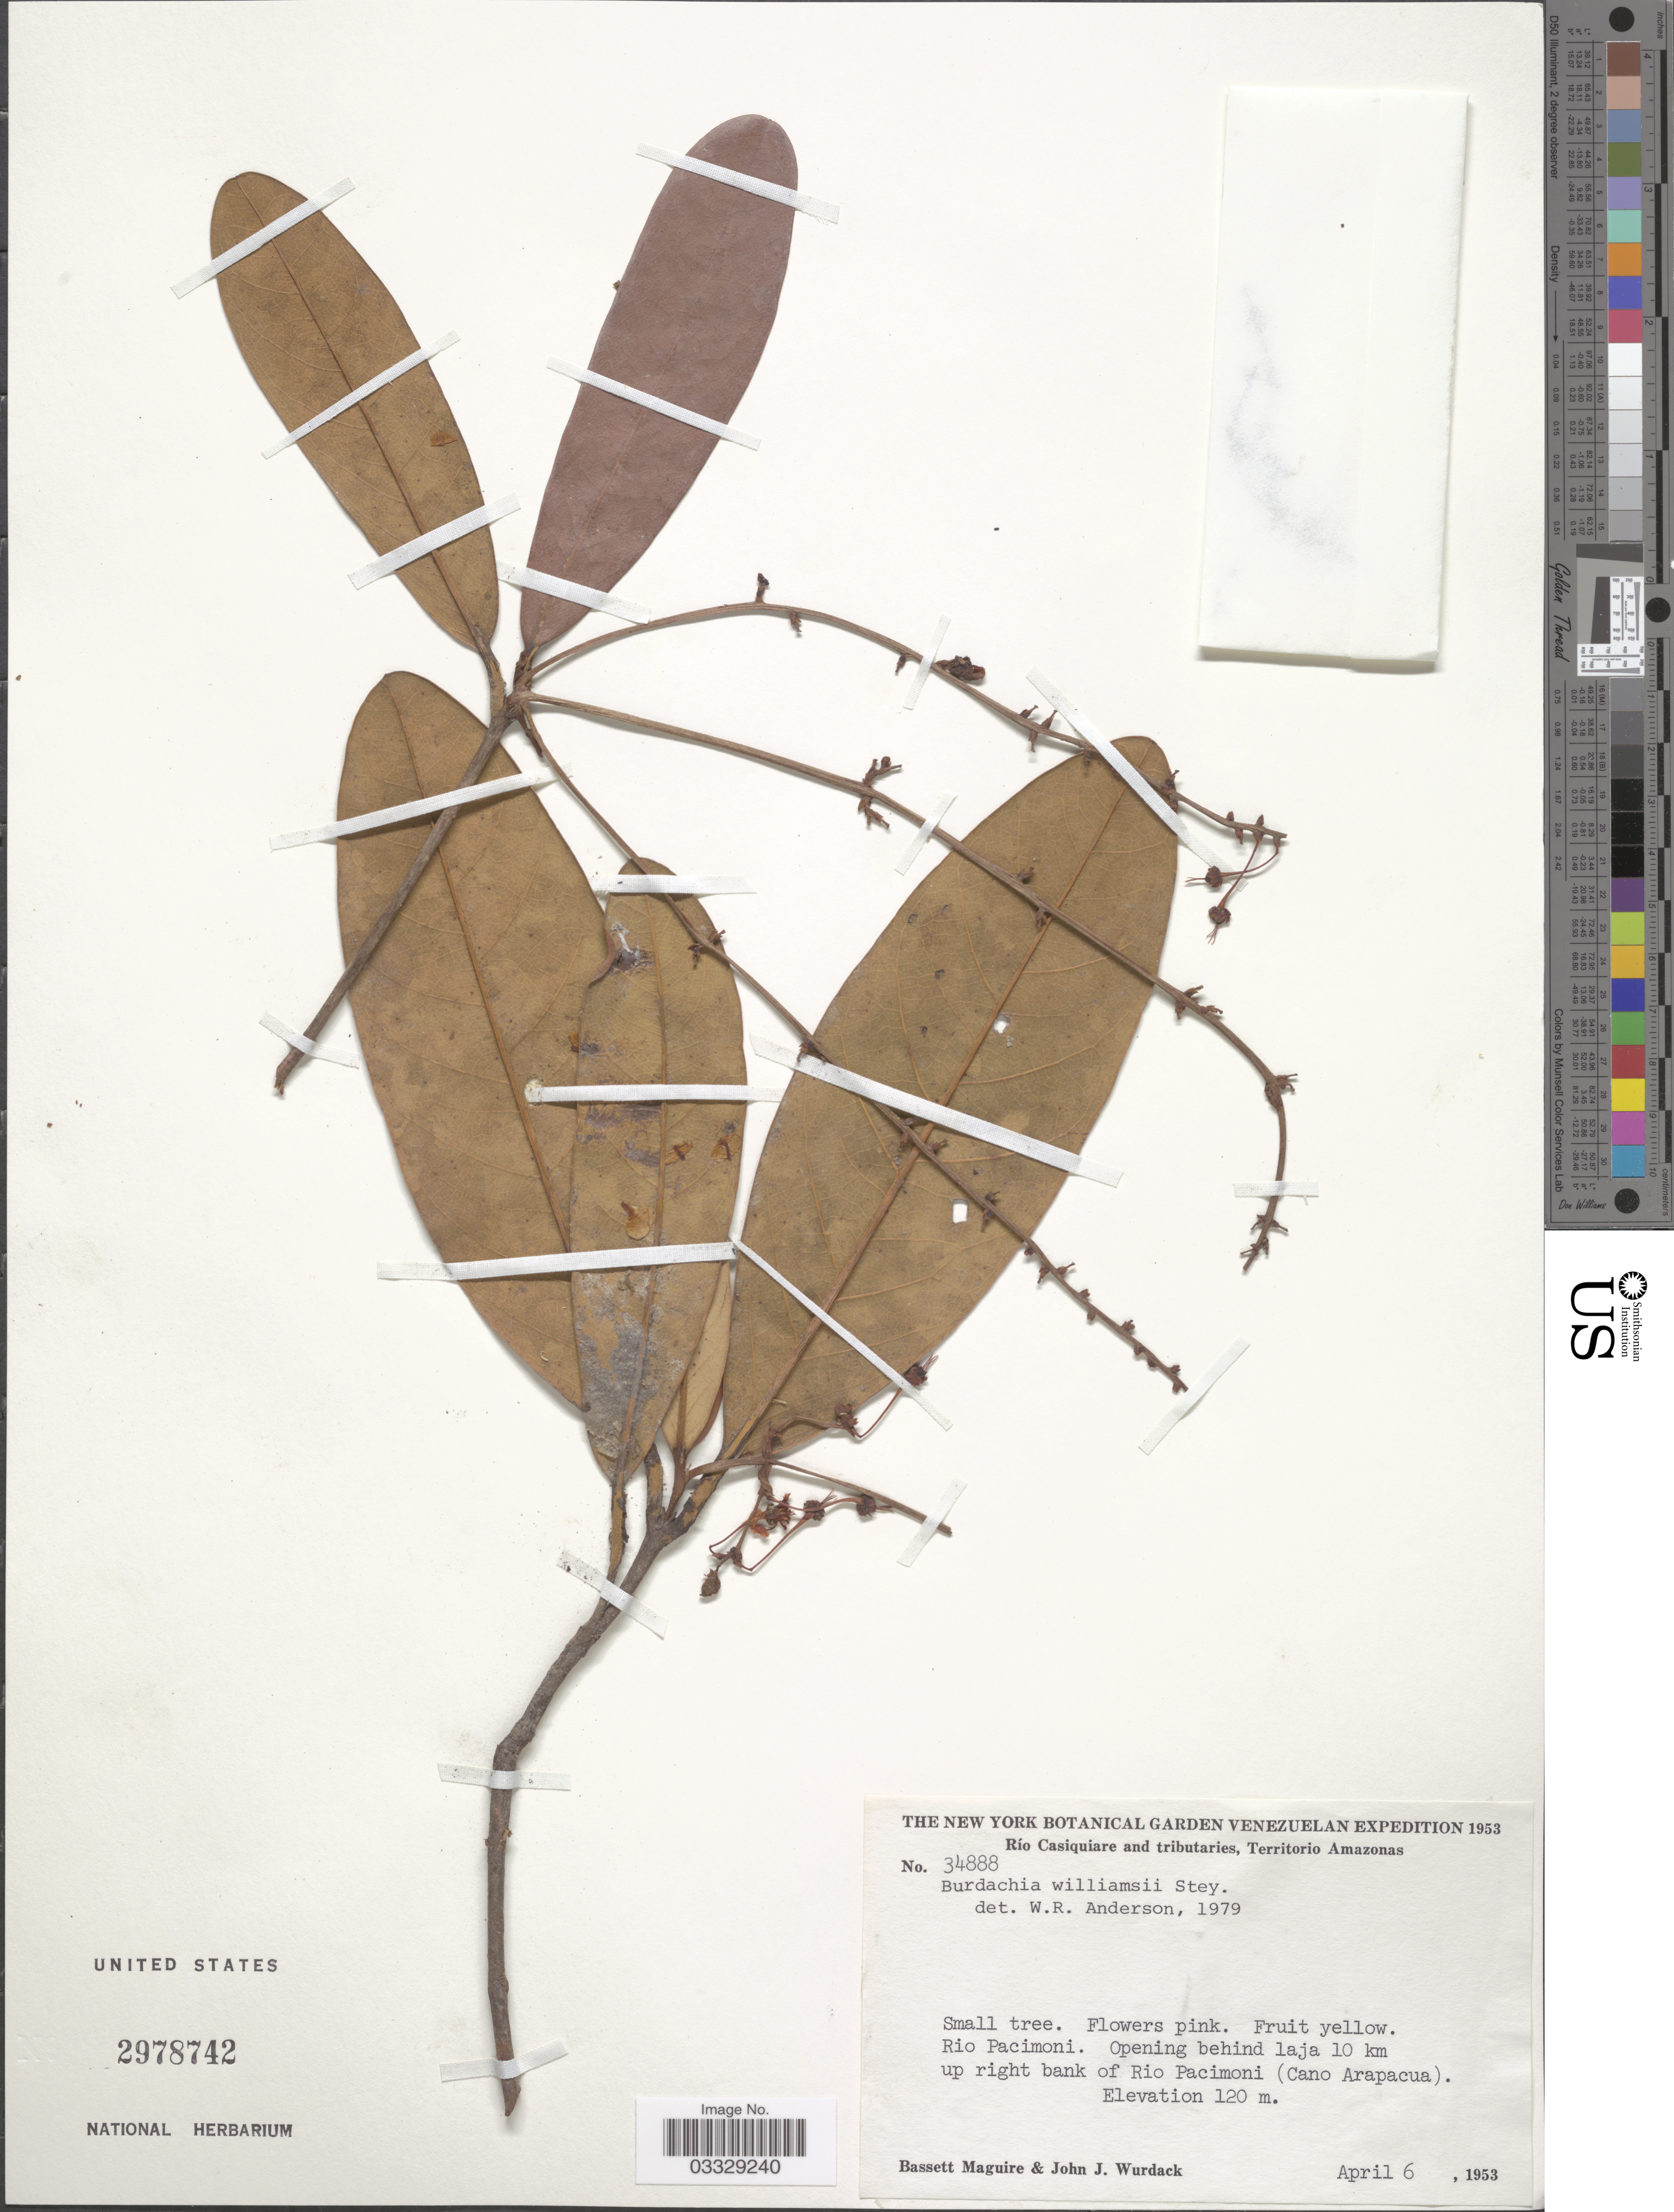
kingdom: Plantae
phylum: Tracheophyta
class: Magnoliopsida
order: Malpighiales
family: Malpighiaceae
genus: Burdachia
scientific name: Burdachia williamsii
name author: Steyerm.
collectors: B. Maguire & J. J. Wurdack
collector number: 34888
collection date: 1953-04-06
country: Venezuela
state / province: Amazonas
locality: Río Casiquiare and tributaries, Territorio Amazonas. Rio Pacimoni. Opening behind laja 10 km up right bank of Rio Pacimoni (Cano Arapacua).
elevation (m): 120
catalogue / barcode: US 2978742